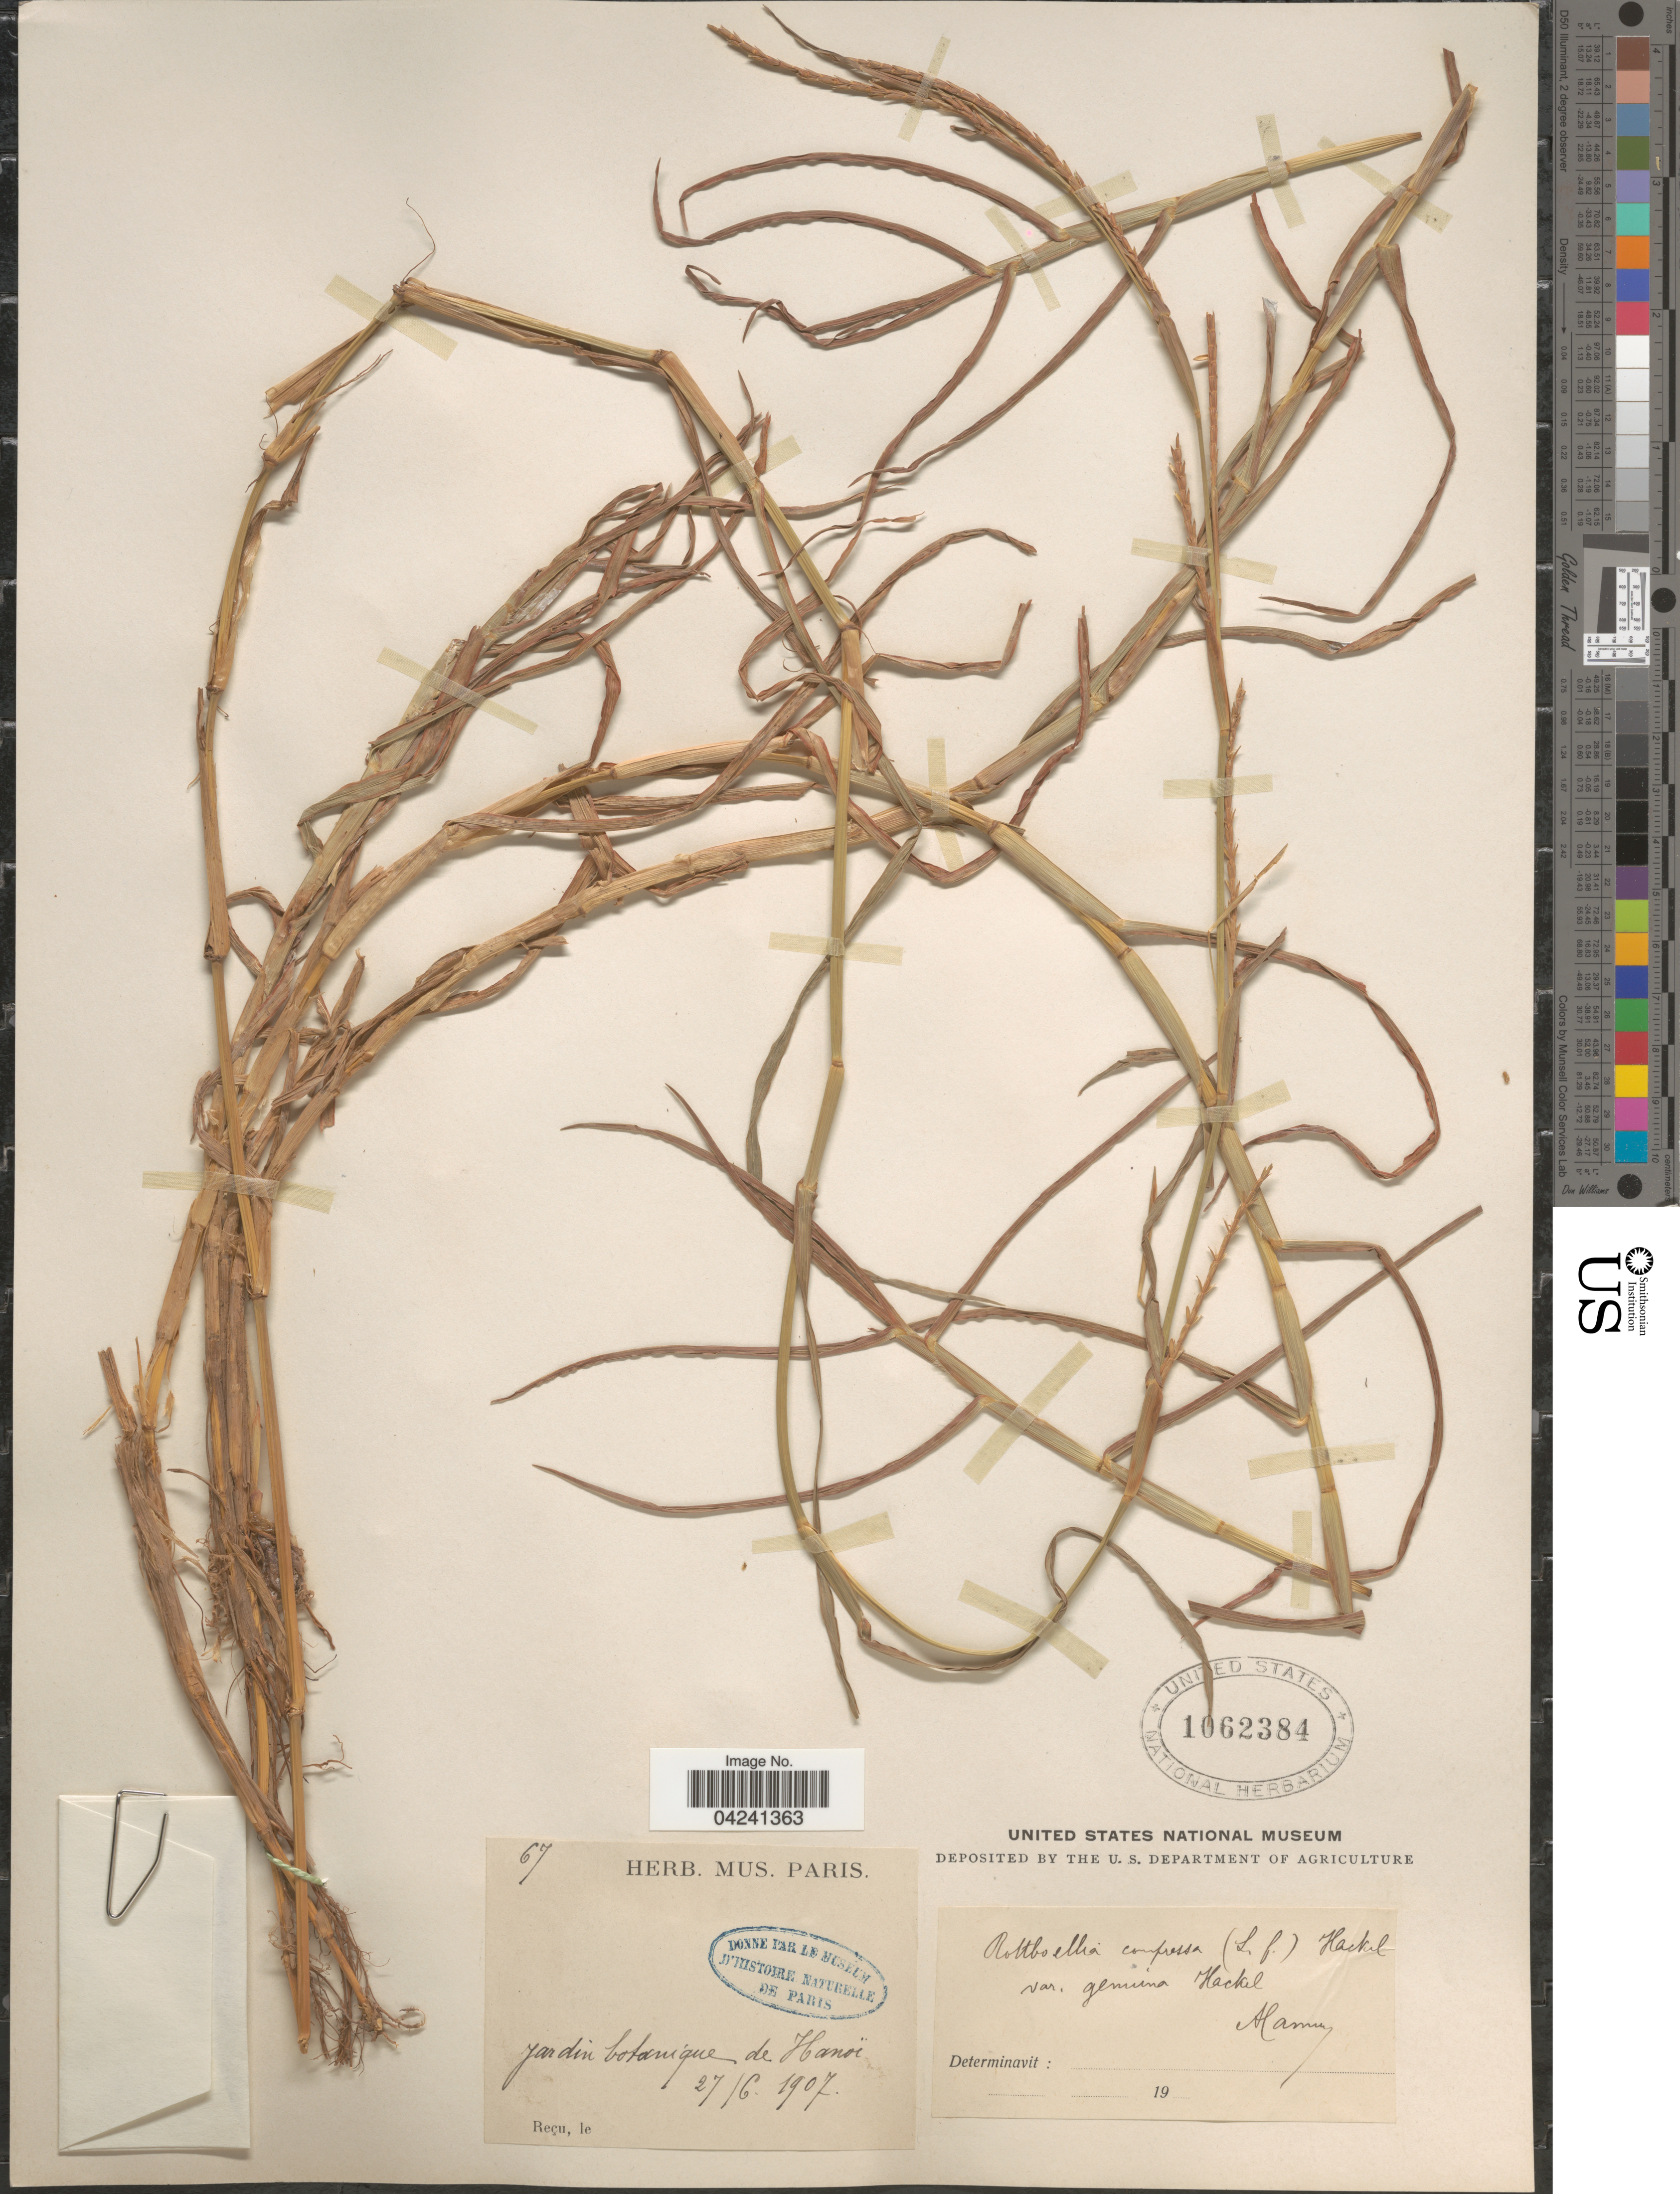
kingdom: Plantae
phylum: Tracheophyta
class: Liliopsida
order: Poales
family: Poaceae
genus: Hemarthria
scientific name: Hemarthria compressa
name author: (L.) R. Br.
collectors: ex herb. Mus. Paris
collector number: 67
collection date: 1907-06-27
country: Vietnam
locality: Jardin botanique de Hanoi.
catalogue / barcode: US 1062384